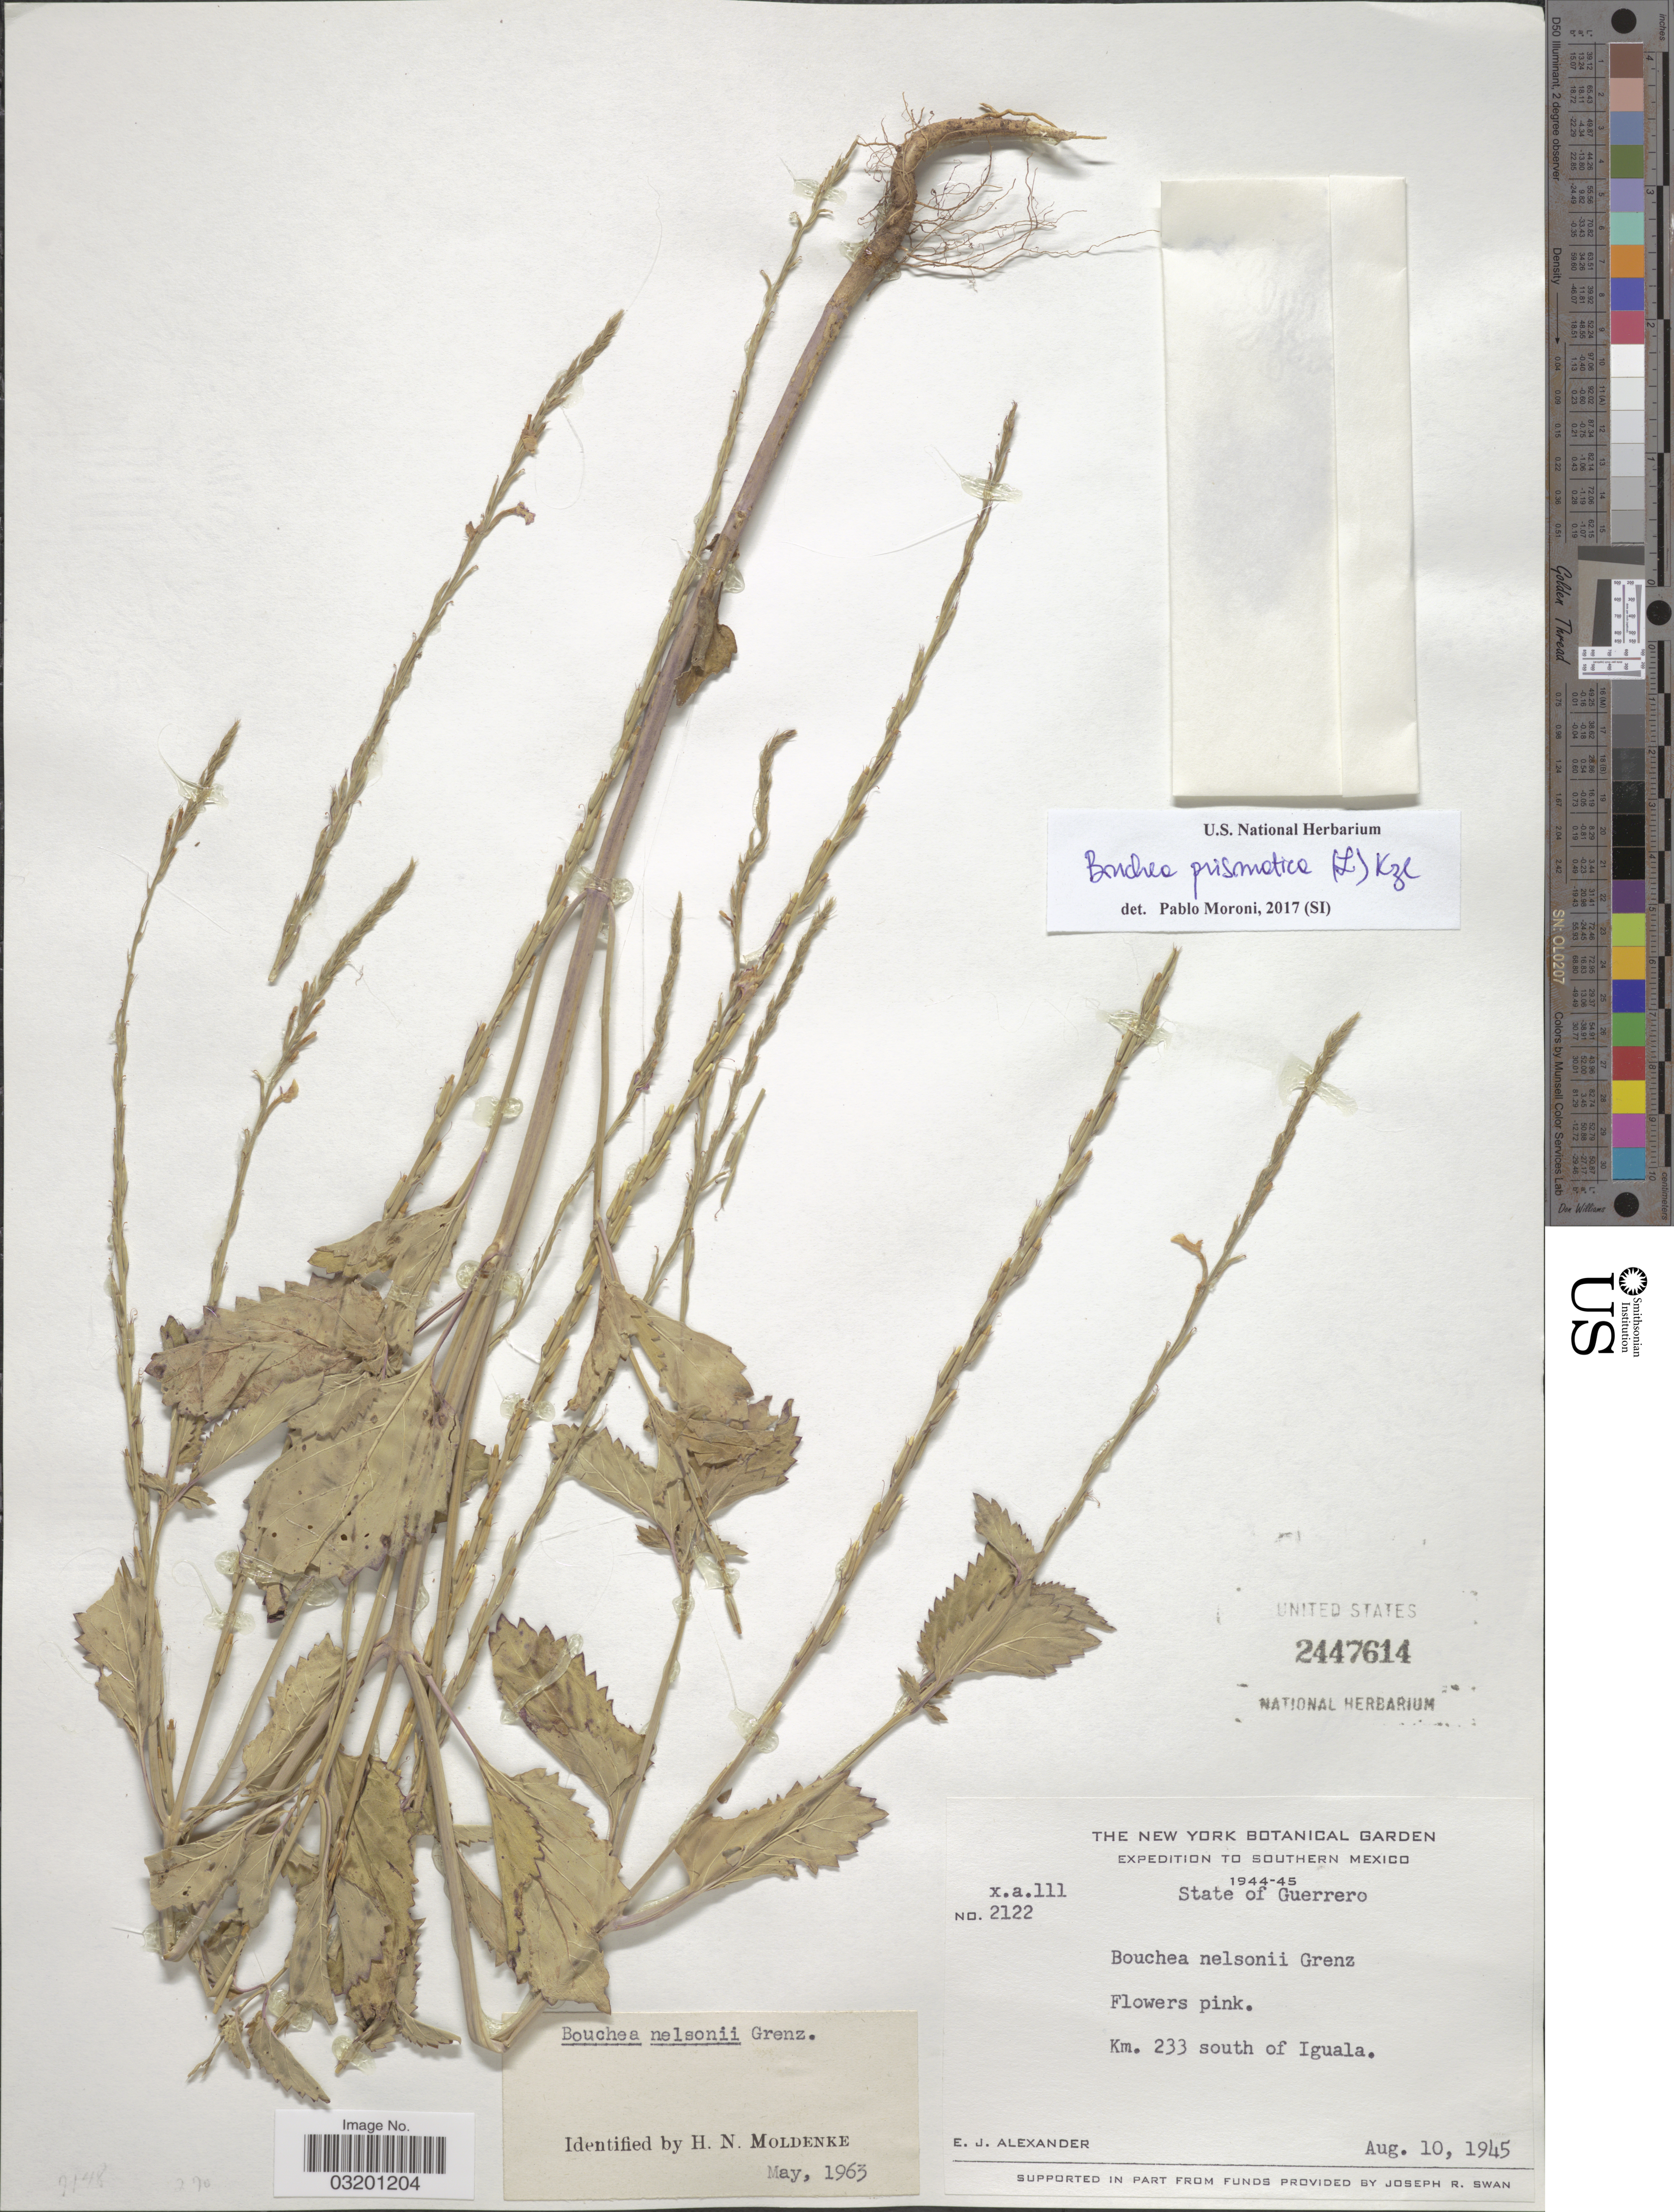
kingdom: Plantae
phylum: Tracheophyta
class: Magnoliopsida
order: Lamiales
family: Verbenaceae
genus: Bouchea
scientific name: Bouchea prismatica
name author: (L.) Kuntze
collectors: E. J. Alexander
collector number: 2122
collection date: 1945-08-10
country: Mexico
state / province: Guerrero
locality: Southern Mexico. Km. 233 south of Iguala.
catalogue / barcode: US 2447614